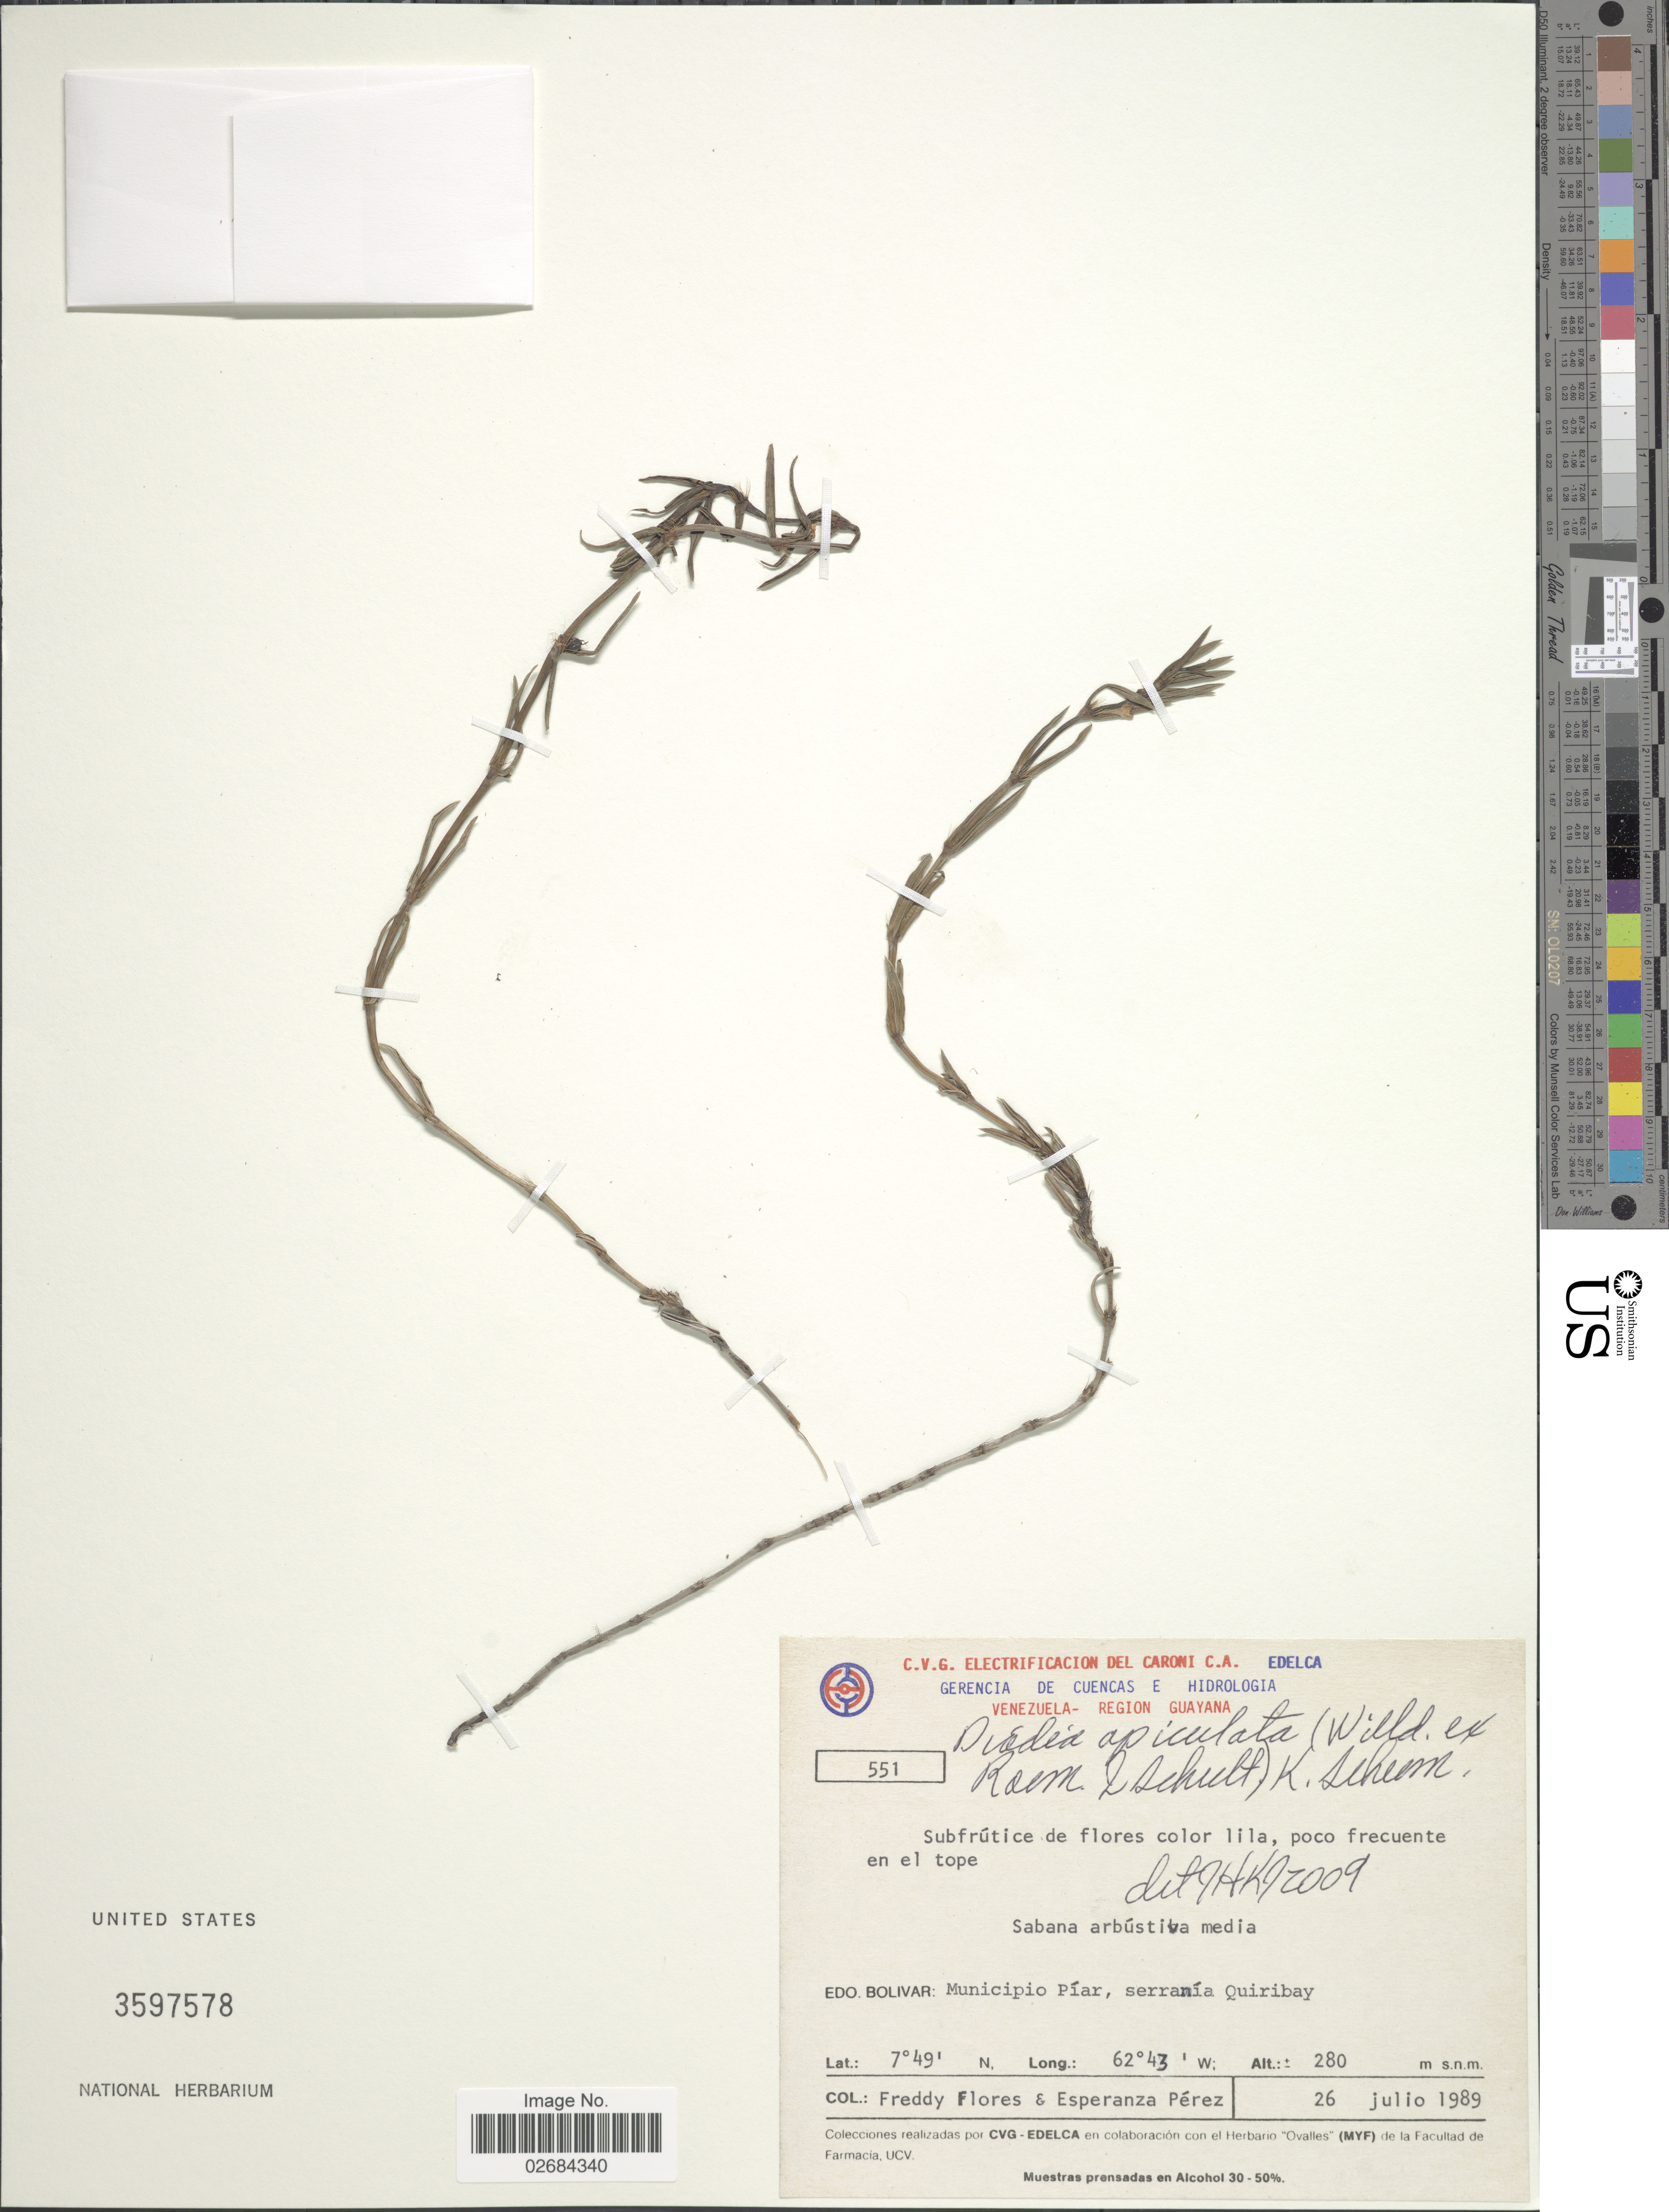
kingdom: Plantae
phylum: Tracheophyta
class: Magnoliopsida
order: Gentianales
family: Rubiaceae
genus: Diodia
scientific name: Diodia apiculata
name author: (Willd. ex Roem. & Schult.) K. Schum.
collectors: F. Flores & E. Pérez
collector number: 551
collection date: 1989-07-26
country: Venezuela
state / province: Bolivar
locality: Municipio Píar, serranía Quiribay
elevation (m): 280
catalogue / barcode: US 3597578